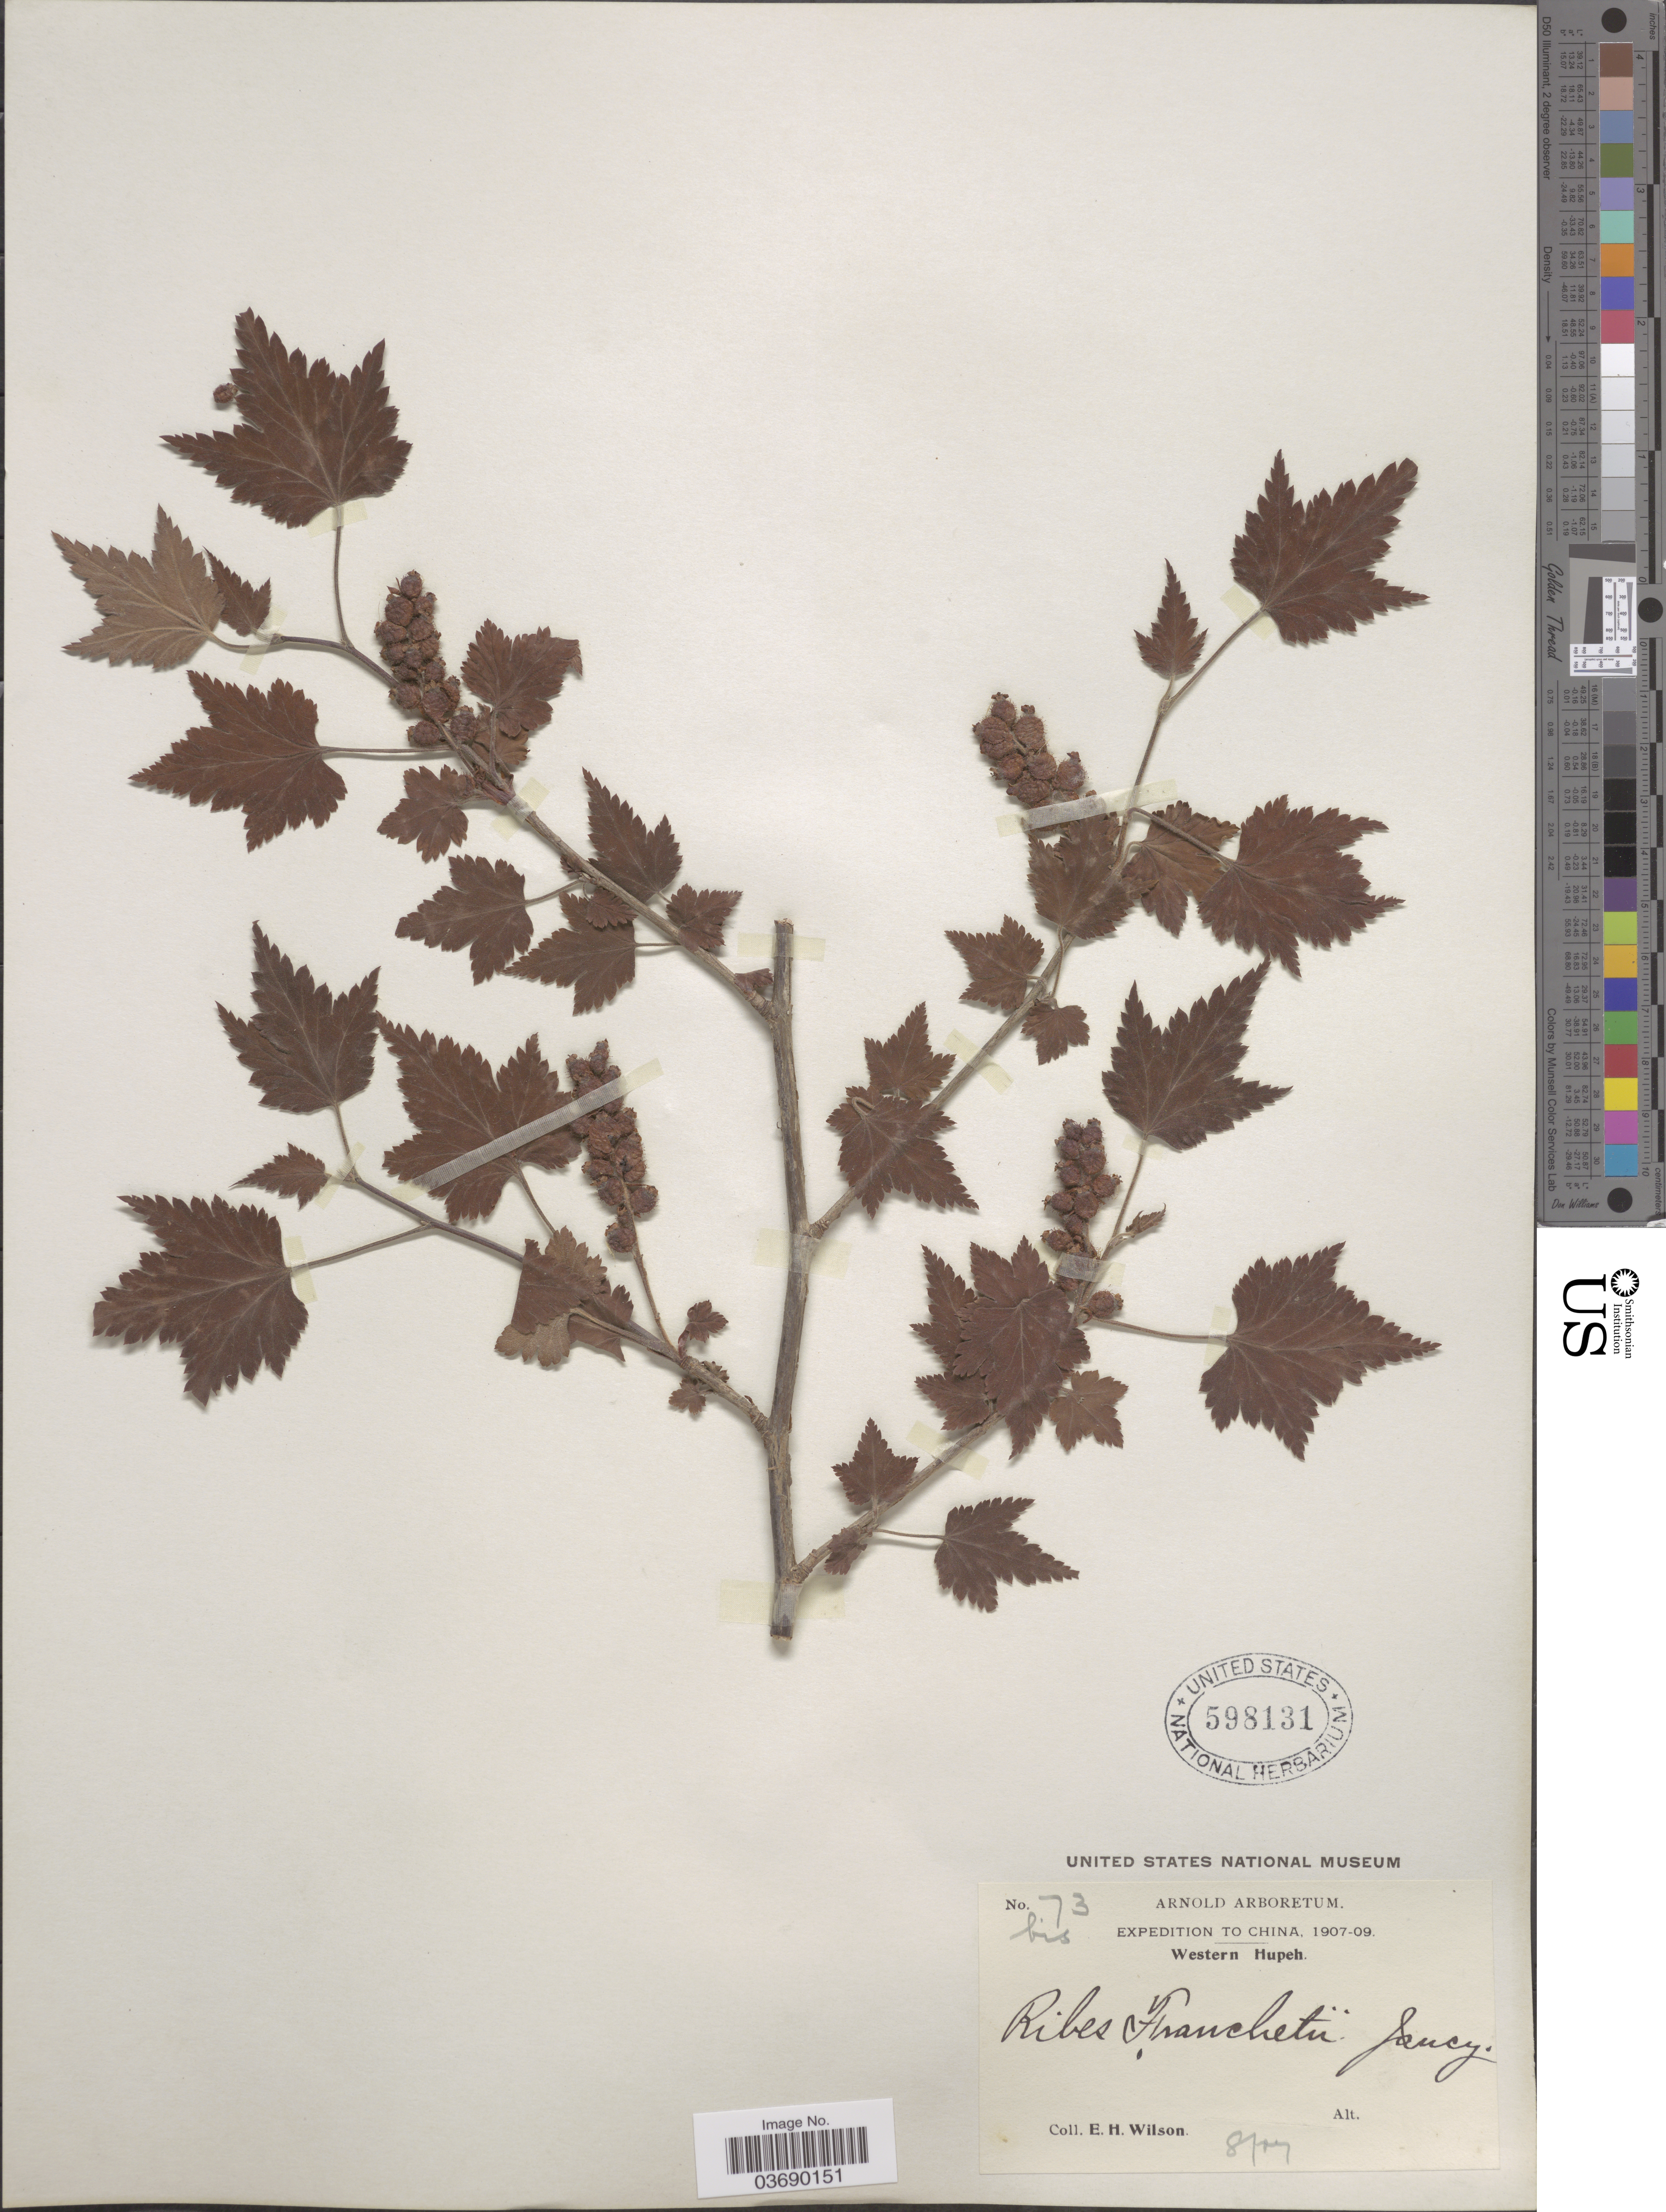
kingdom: Plantae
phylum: Tracheophyta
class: Magnoliopsida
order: Saxifragales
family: Grossulariaceae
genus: Ribes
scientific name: Ribes franchetii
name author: Jancz.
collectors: E. Wilson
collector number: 73bis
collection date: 1907-08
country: China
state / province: Hubei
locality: Western Hupeh.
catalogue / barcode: US 598131